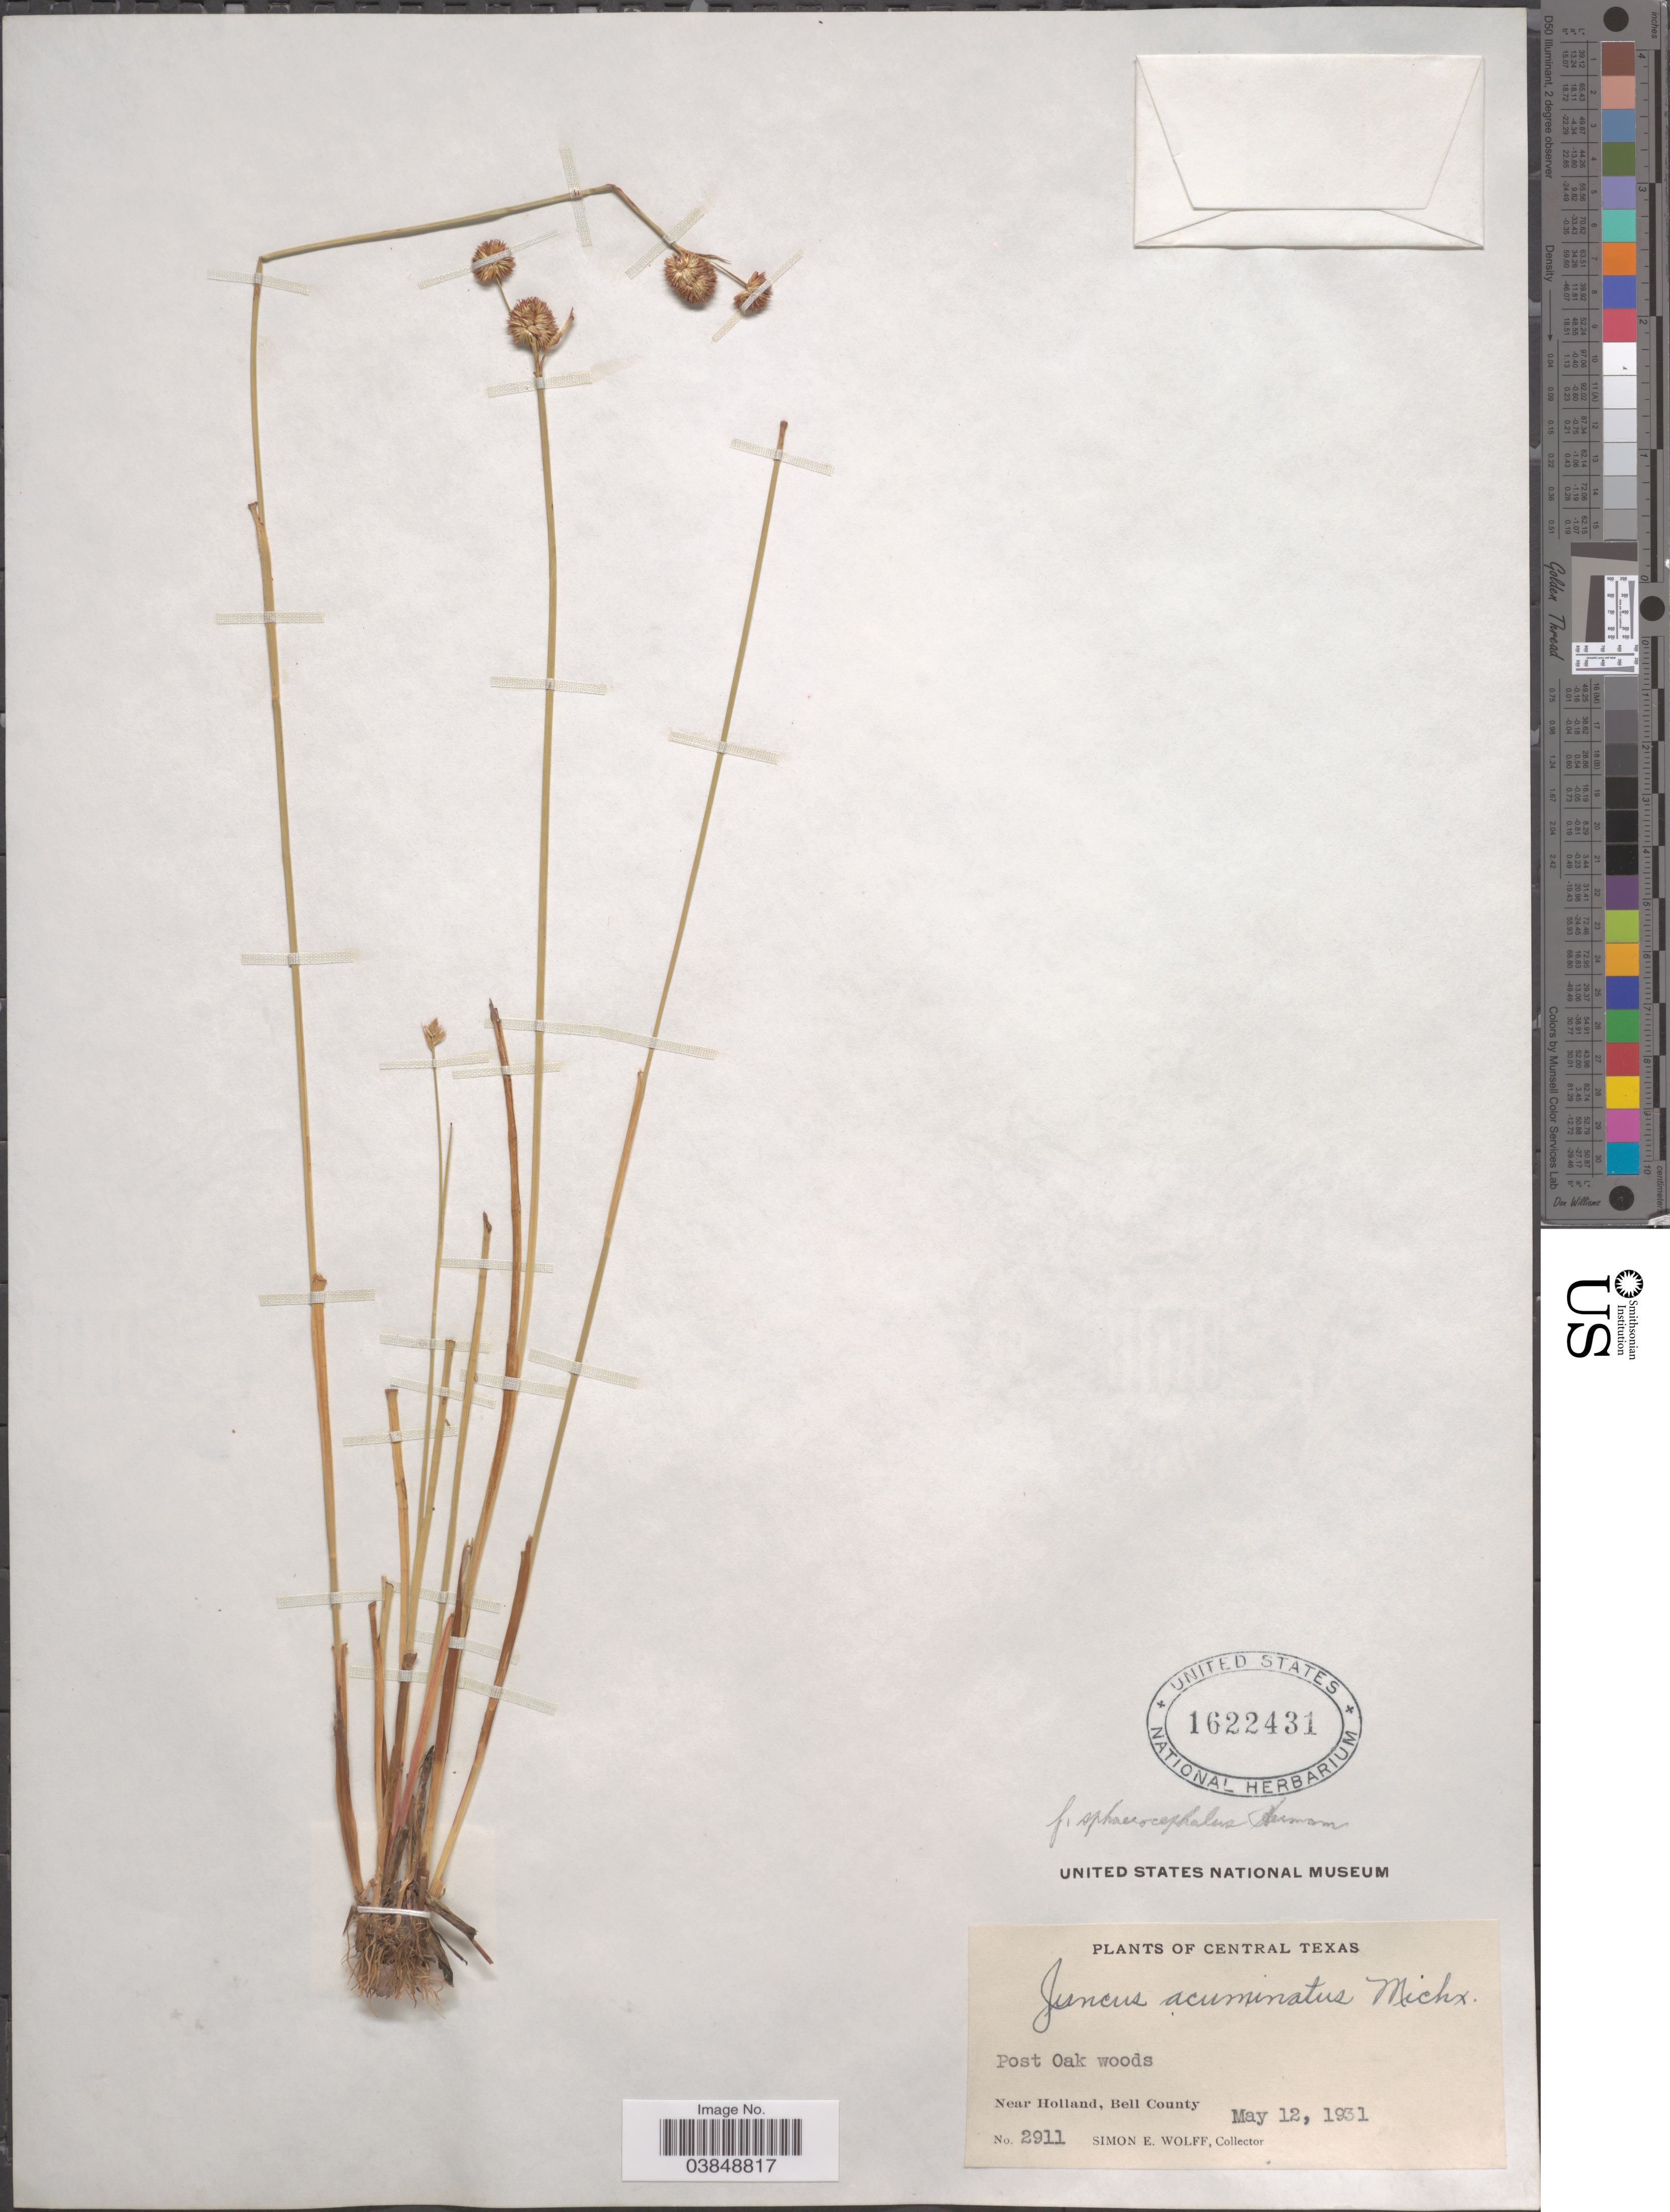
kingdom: Plantae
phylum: Tracheophyta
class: Liliopsida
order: Poales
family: Juncaceae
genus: Juncus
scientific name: Juncus acuminatus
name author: Michx.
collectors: S. E. Wolff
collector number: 2911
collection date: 1931-05-12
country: United States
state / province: Texas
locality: Central Texas. Post Oak woods. Near Holland, Bell County.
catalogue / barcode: US 1622431